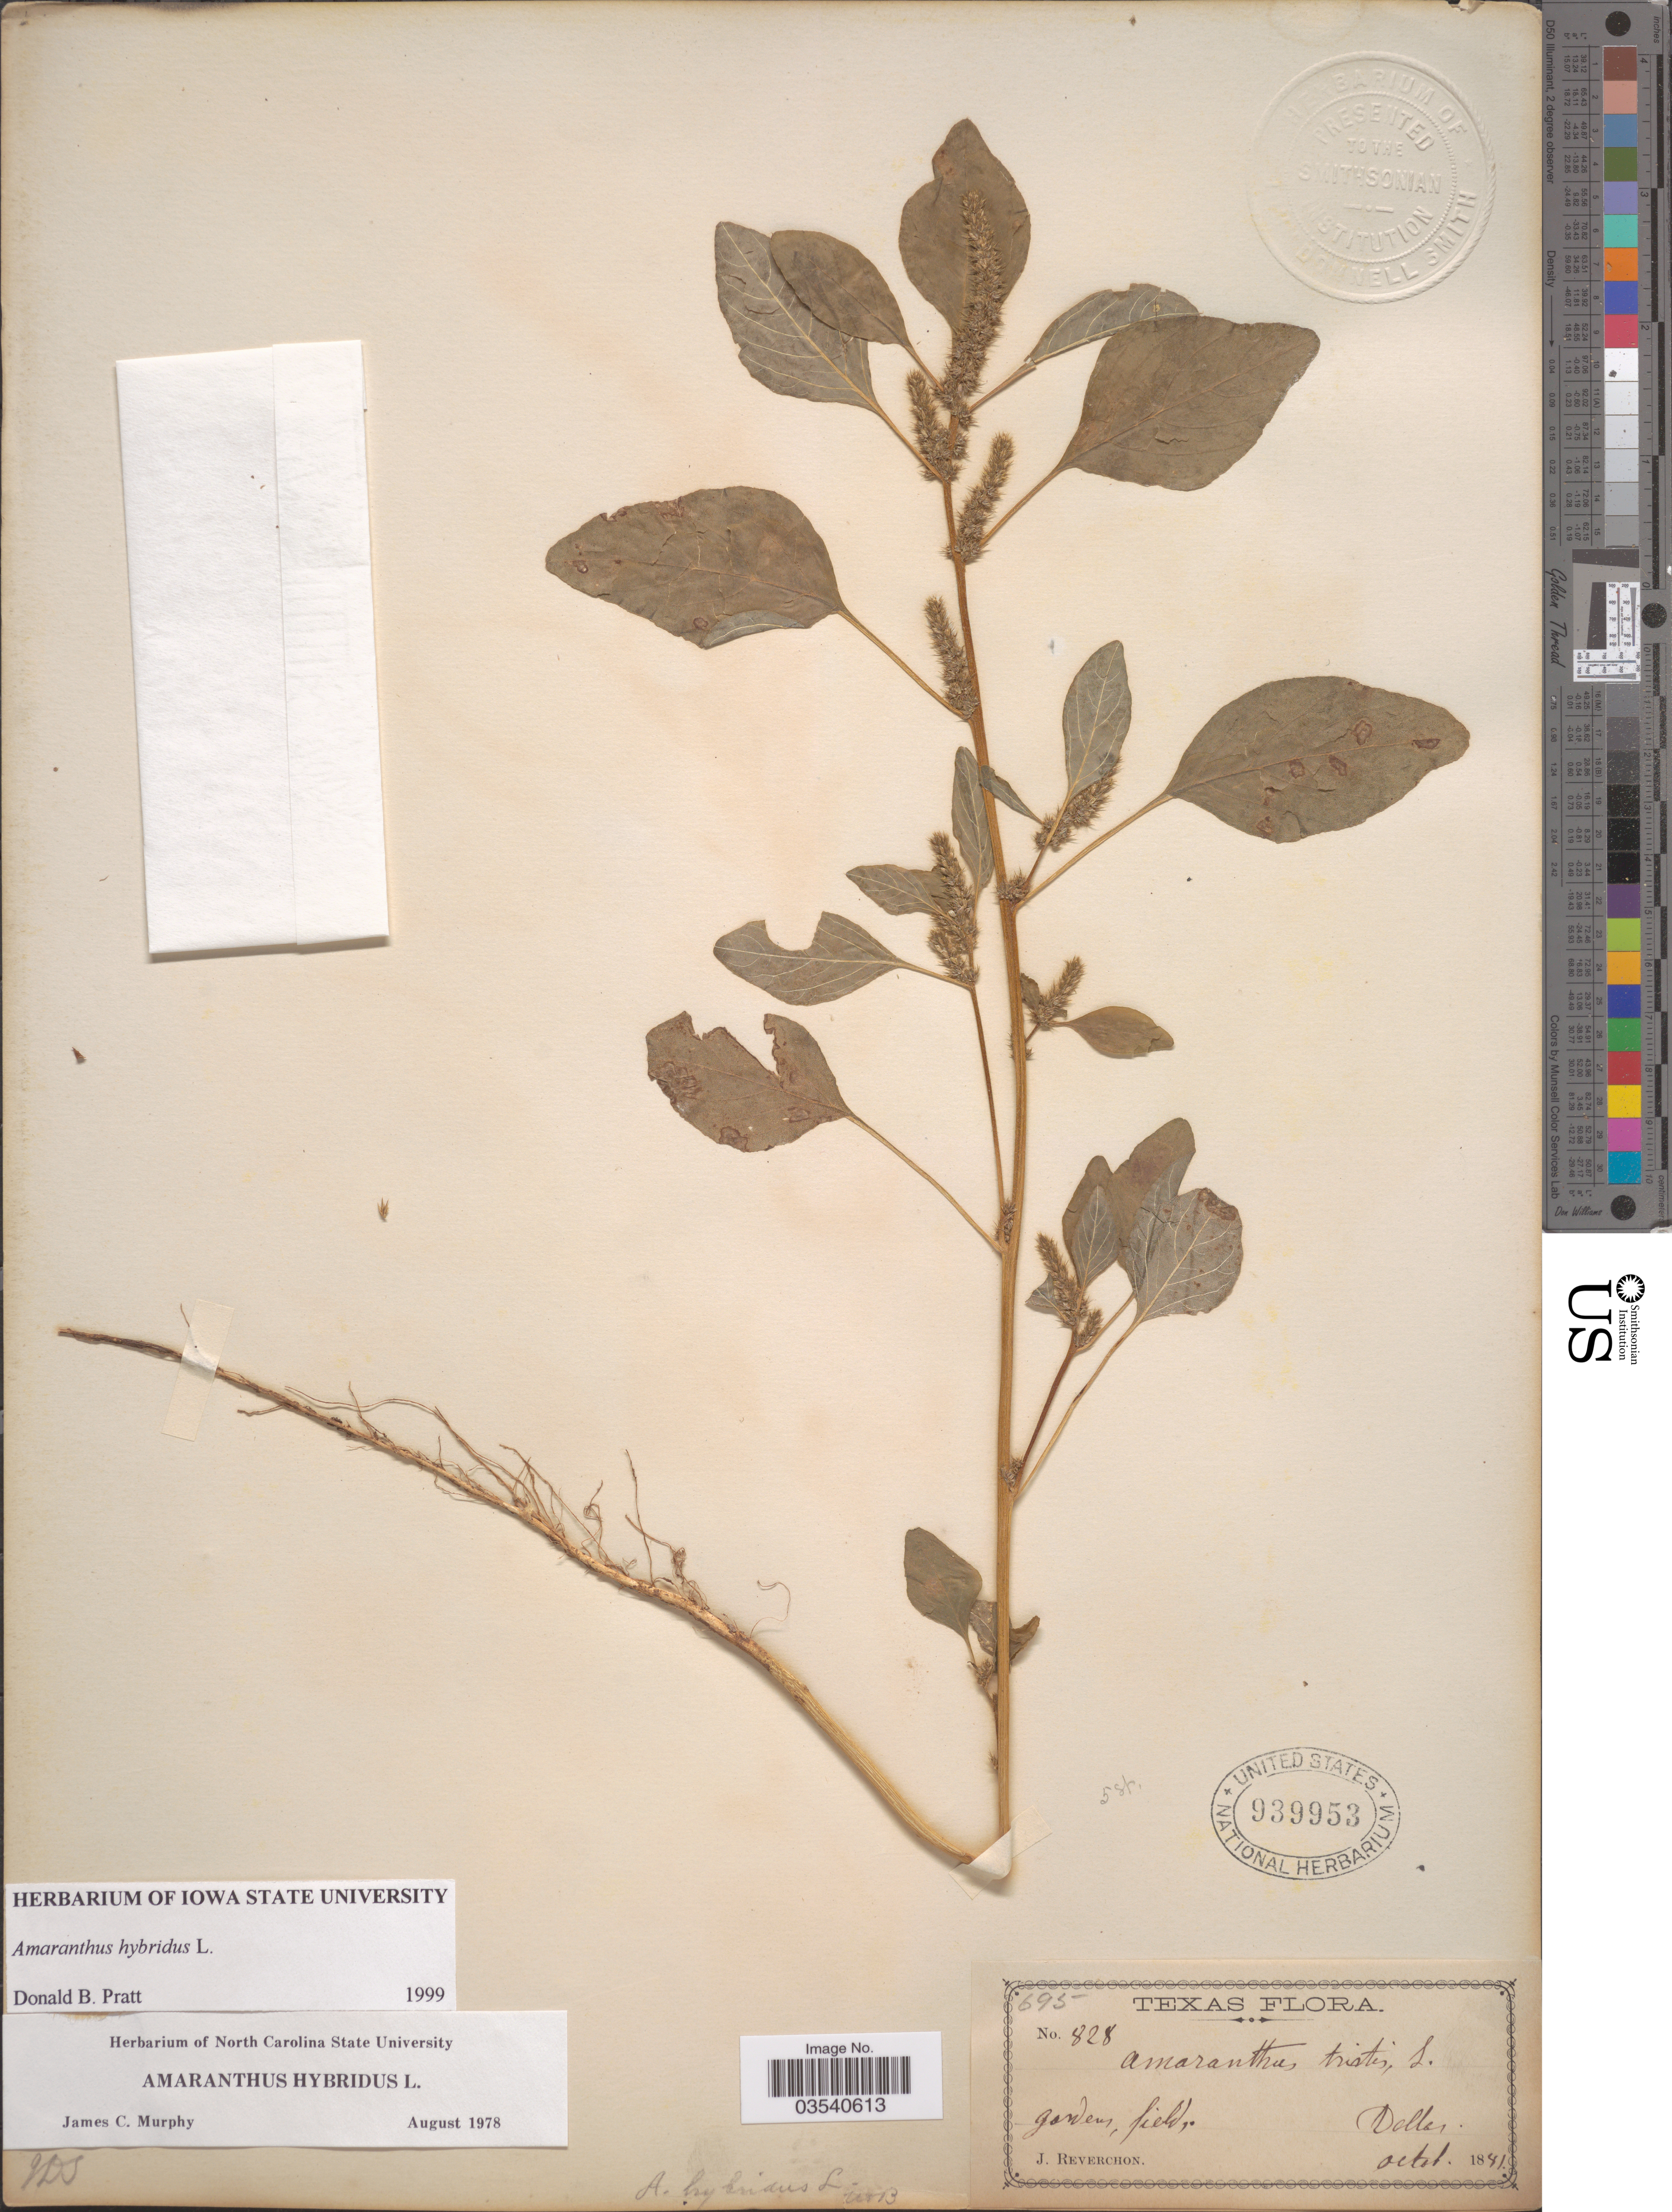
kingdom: Plantae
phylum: Tracheophyta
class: Magnoliopsida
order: Caryophyllales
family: Amaranthaceae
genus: Amaranthus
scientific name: Amaranthus hybridus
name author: L.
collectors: J. Reverchon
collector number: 828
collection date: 1841-10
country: United States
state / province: Texas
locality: Gardens, fields. Dallas.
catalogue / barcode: US 939953